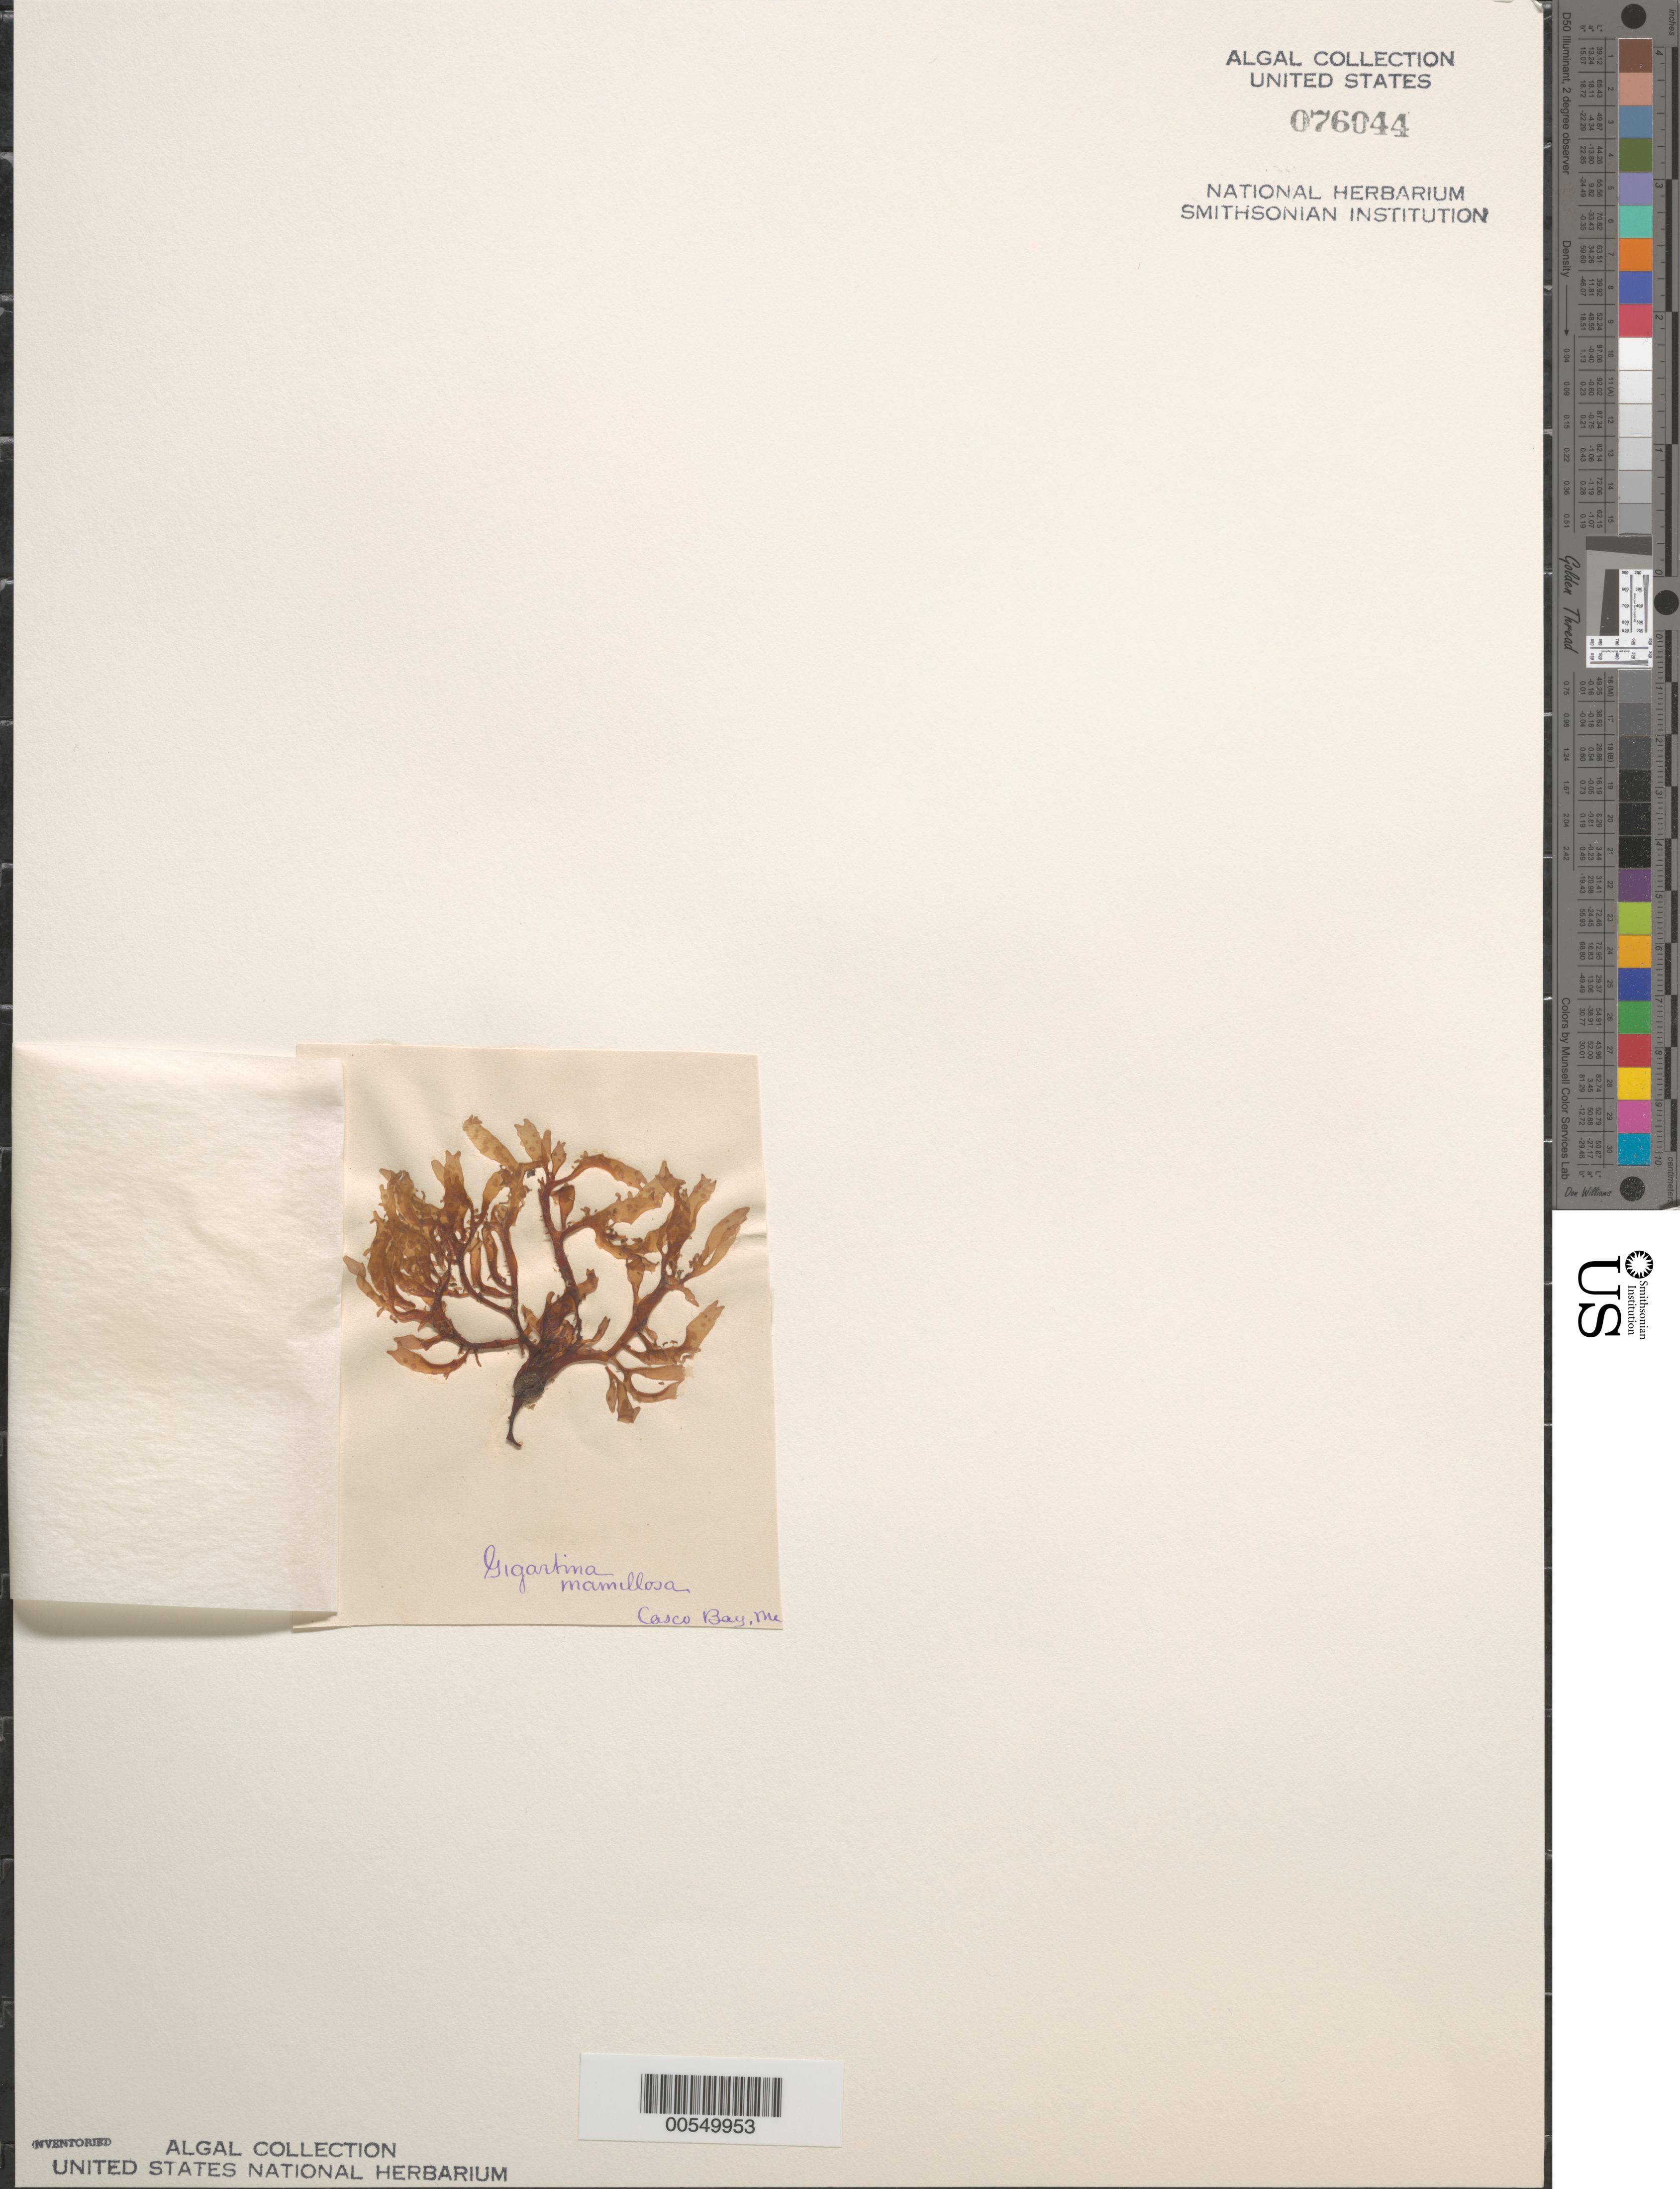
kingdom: Plantae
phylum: Rhodophyta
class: Florideophyceae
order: Gigartinales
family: Phyllophoraceae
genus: Mastocarpus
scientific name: Mastocarpus stellatus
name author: (Stackh.) Guiry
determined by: Algae name updating Project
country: United States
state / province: Maine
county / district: Cumberland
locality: Casco Bay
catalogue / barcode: US 76044